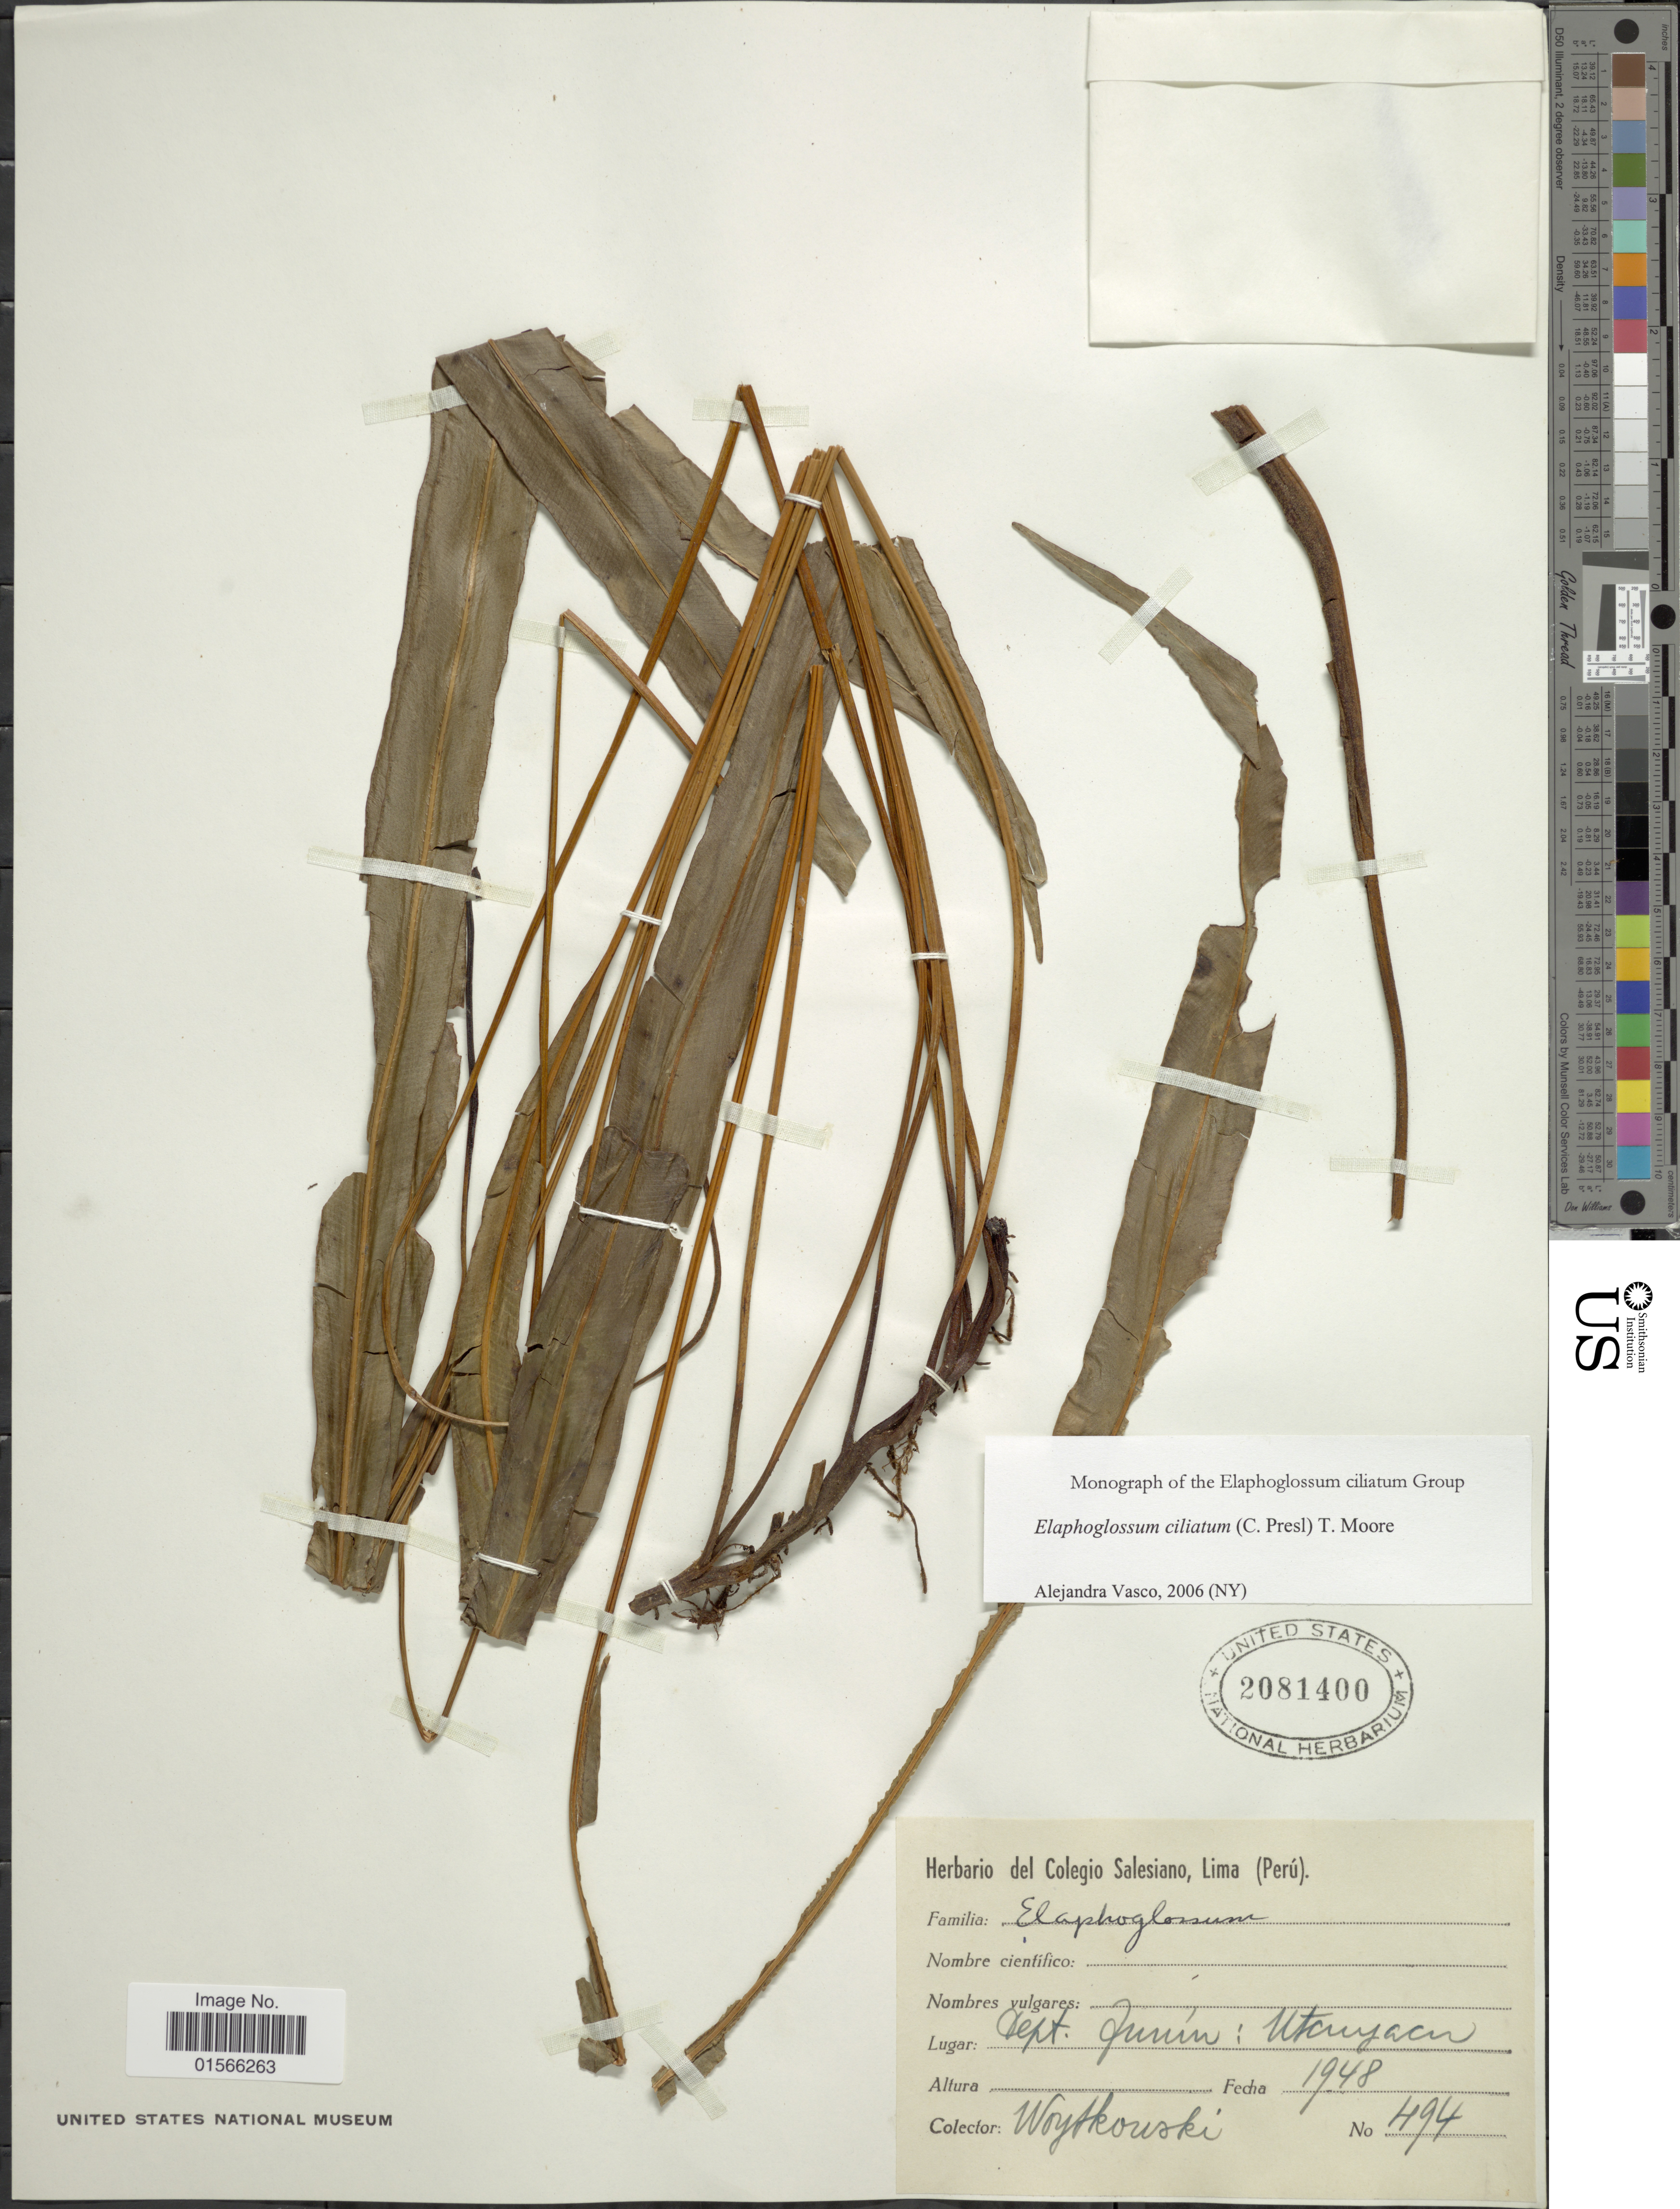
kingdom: Plantae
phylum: Tracheophyta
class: Polypodiopsida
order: Polypodiales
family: Dryopteridaceae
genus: Elaphoglossum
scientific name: Elaphoglossum ciliatum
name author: (C. Presl) T. Moore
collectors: F. Woytkowski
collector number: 494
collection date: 1948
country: Peru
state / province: Junín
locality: Utcuyacu, Dept. Junín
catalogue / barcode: US 2081400